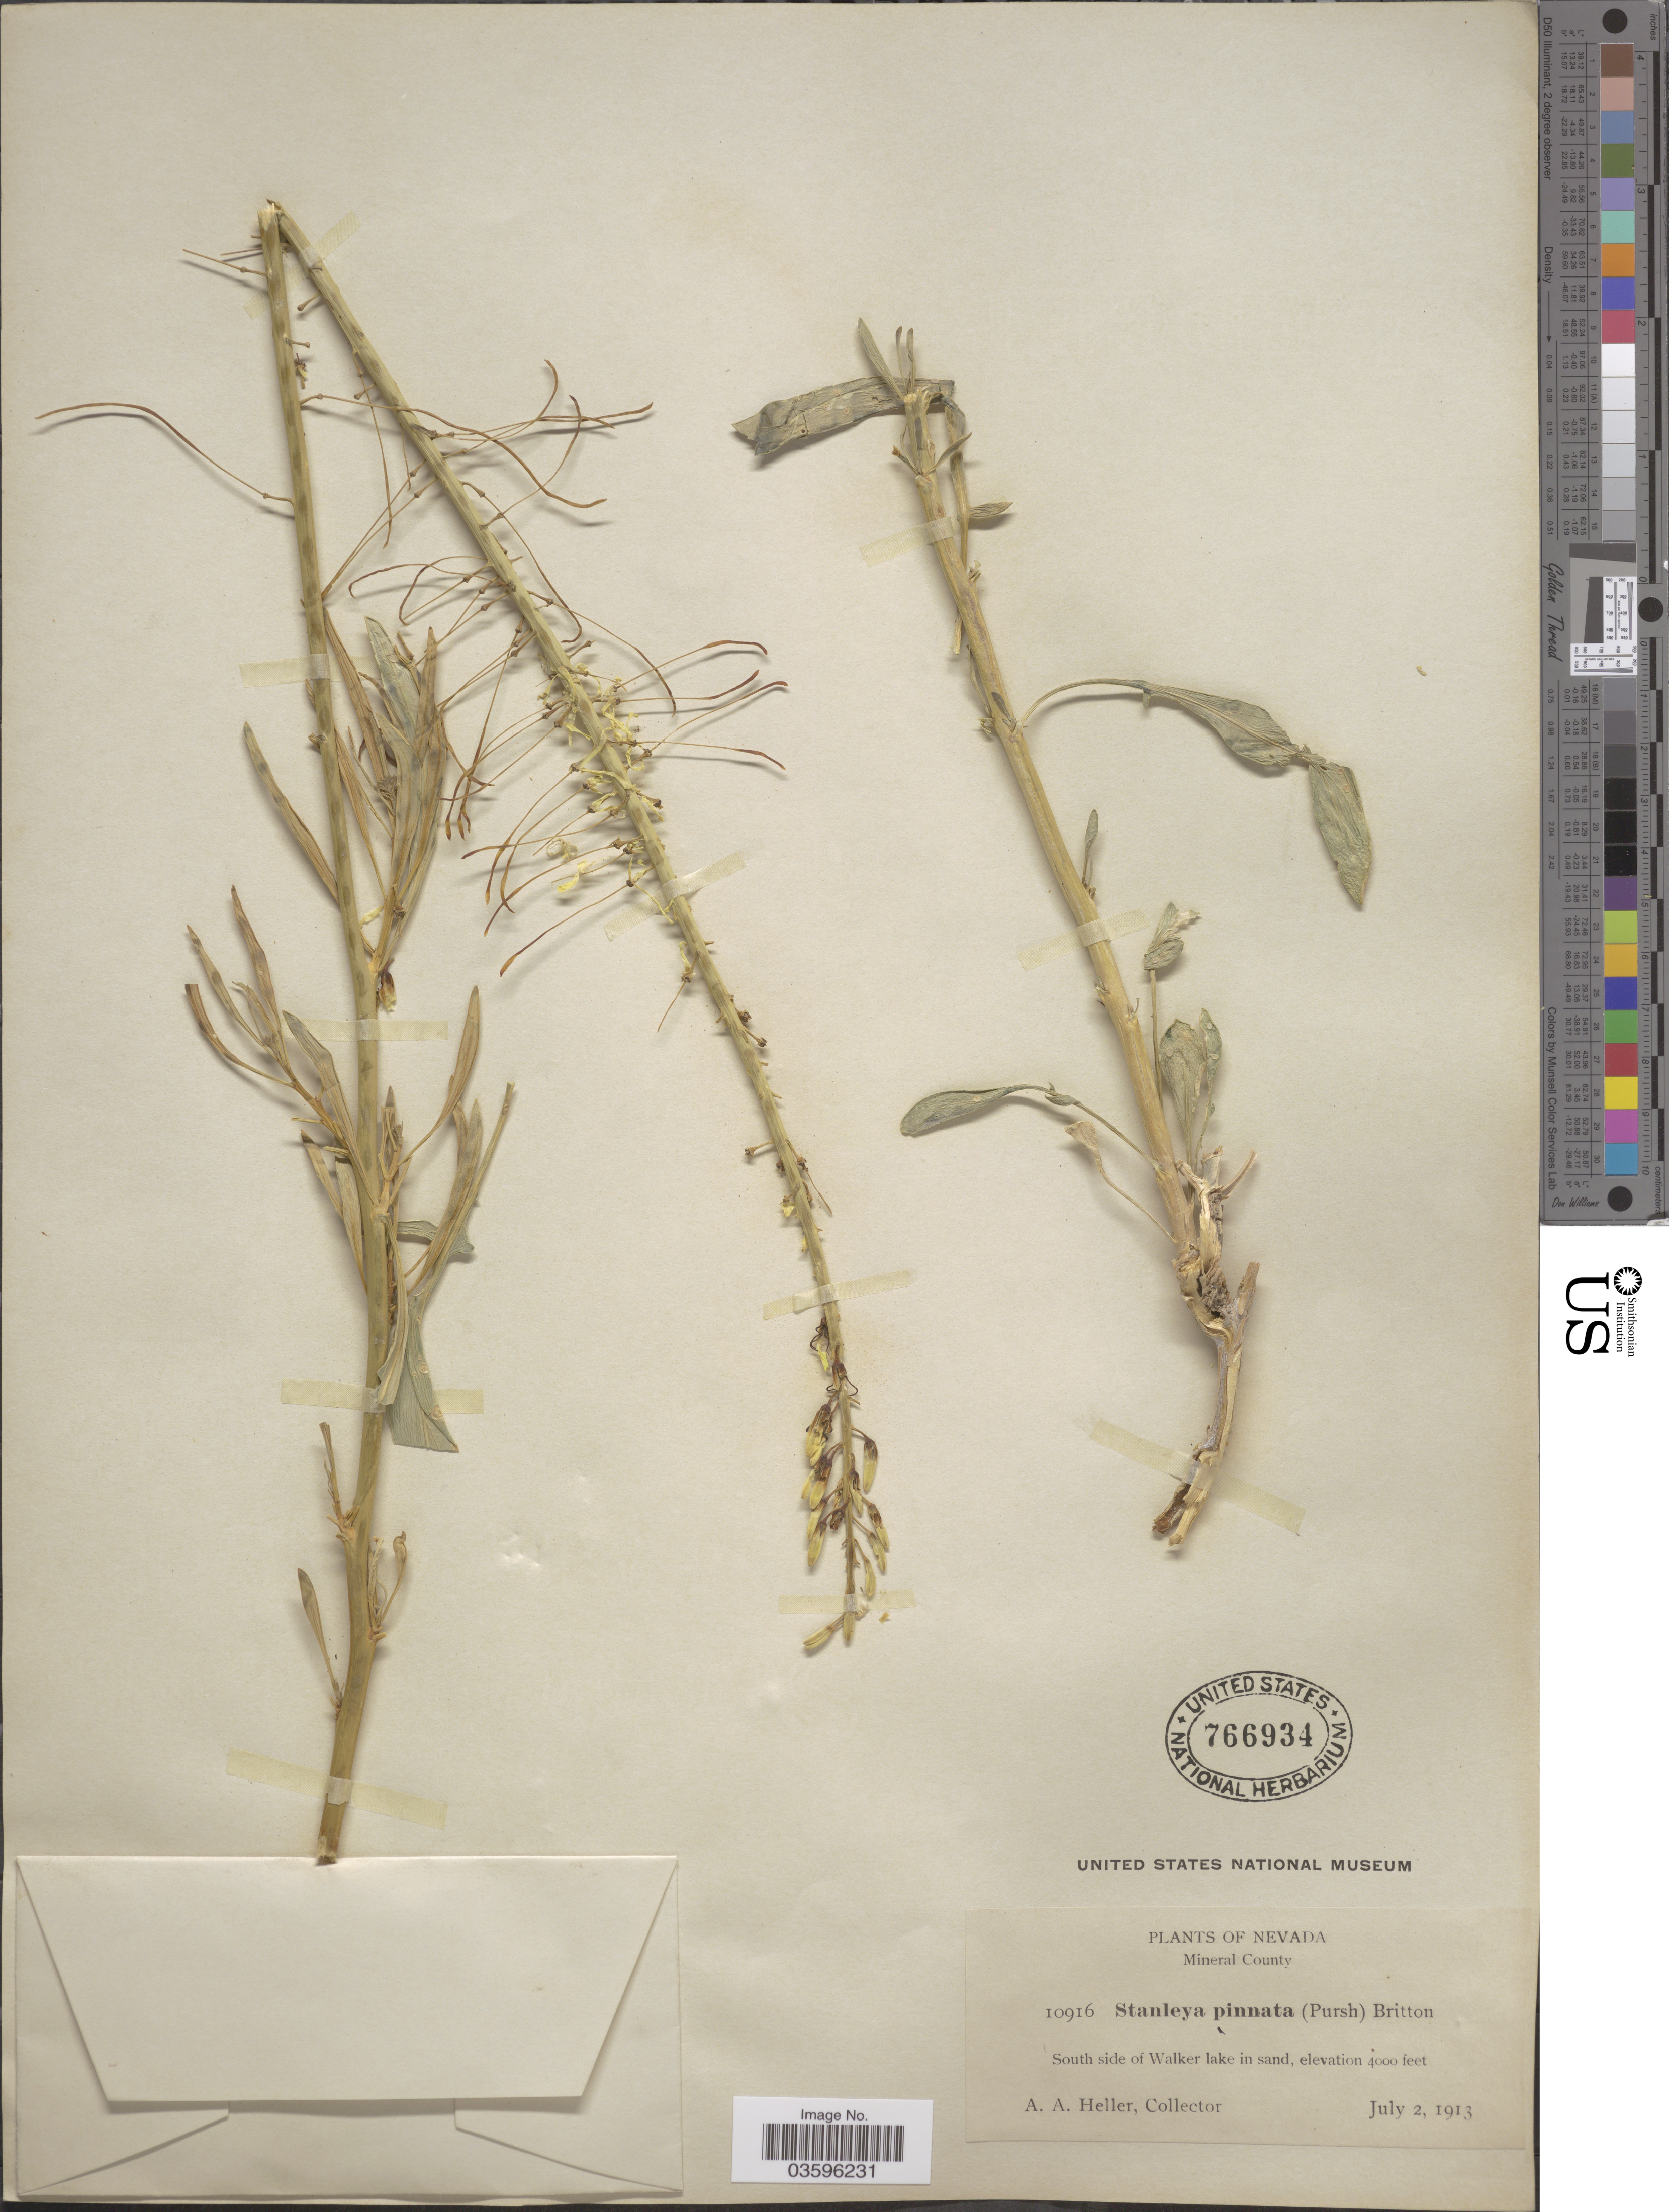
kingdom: Plantae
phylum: Tracheophyta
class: Magnoliopsida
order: Brassicales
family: Brassicaceae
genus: Stanleya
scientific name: Stanleya pinnata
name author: (Pursh) Britton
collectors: A. A. Heller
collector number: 10916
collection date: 1913-07-02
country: United States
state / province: Nevada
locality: Mineral County. South side of Walker lake in sand.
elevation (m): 1219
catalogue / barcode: US 766934